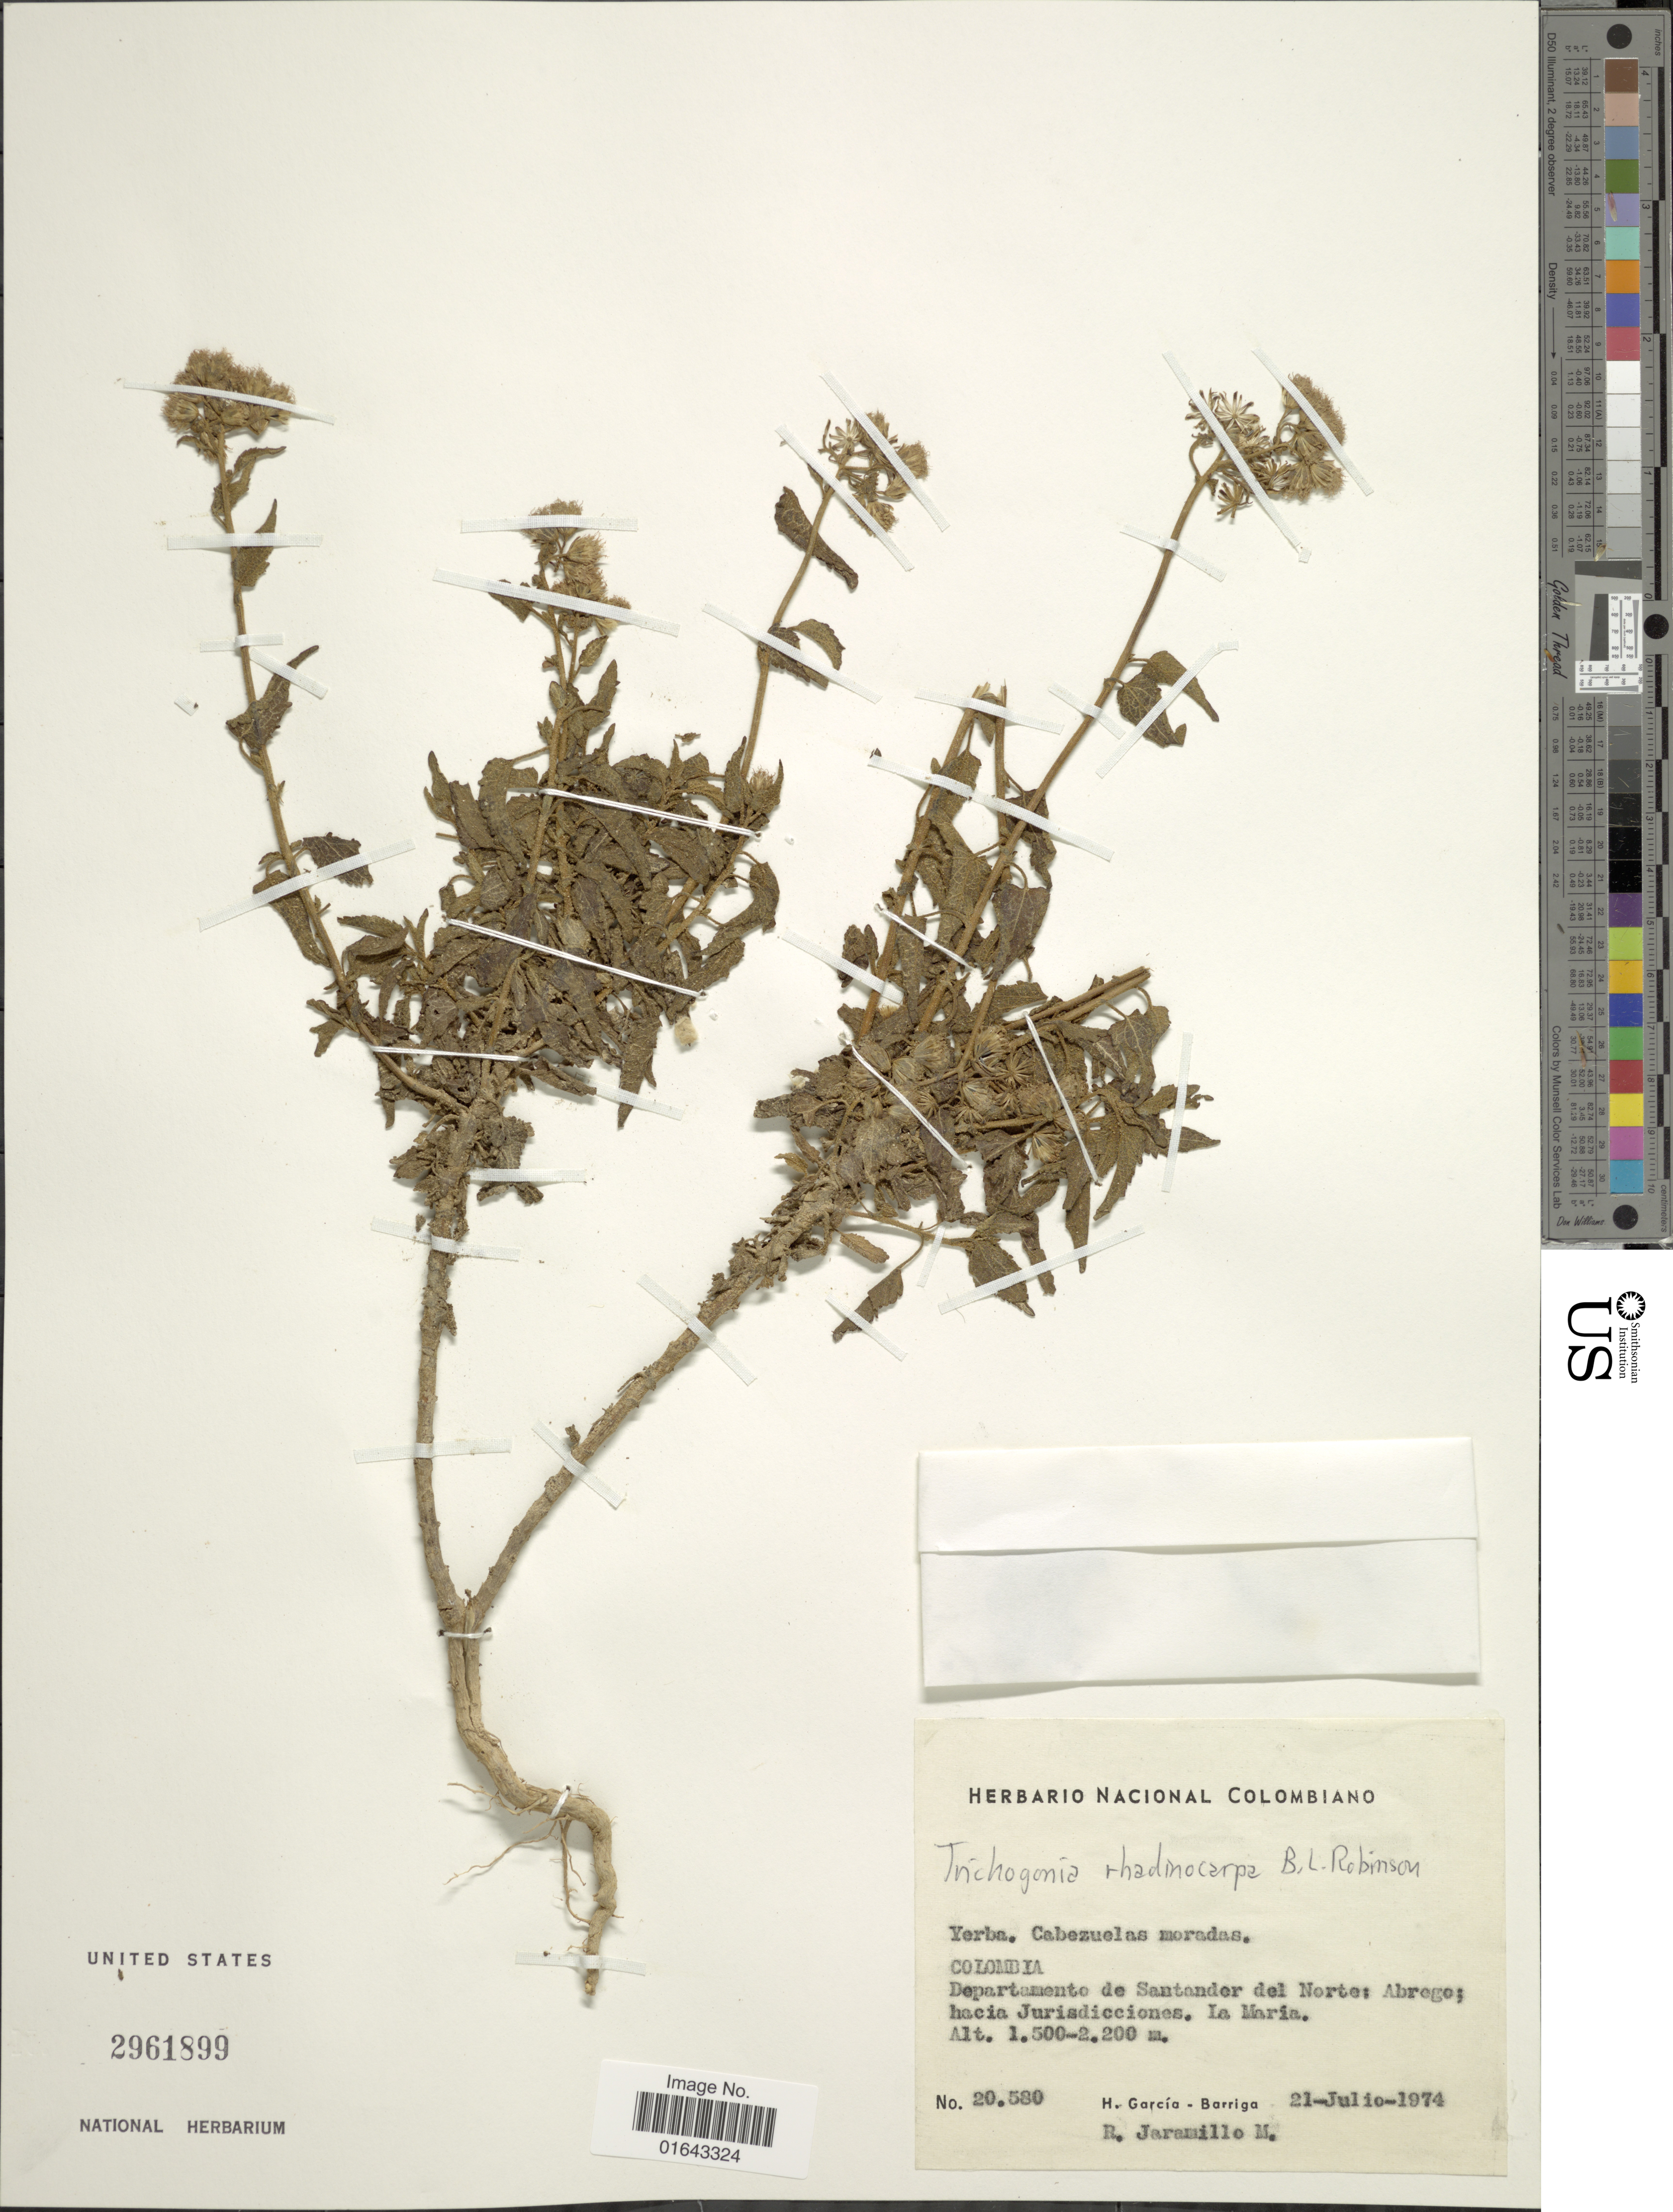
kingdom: Plantae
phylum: Tracheophyta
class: Magnoliopsida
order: Asterales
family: Asteraceae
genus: Trichogonia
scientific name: Trichogonia rhadinocarpa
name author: B.L. Rob.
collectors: H. García Barriga & R. Jaramillo M.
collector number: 20580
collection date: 1974-07-21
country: Colombia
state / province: Norte de Santander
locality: Departamento de Santander del Norte: Abrego; hacia Jurisdicciones. La Maria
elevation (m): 1500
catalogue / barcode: US 2961899